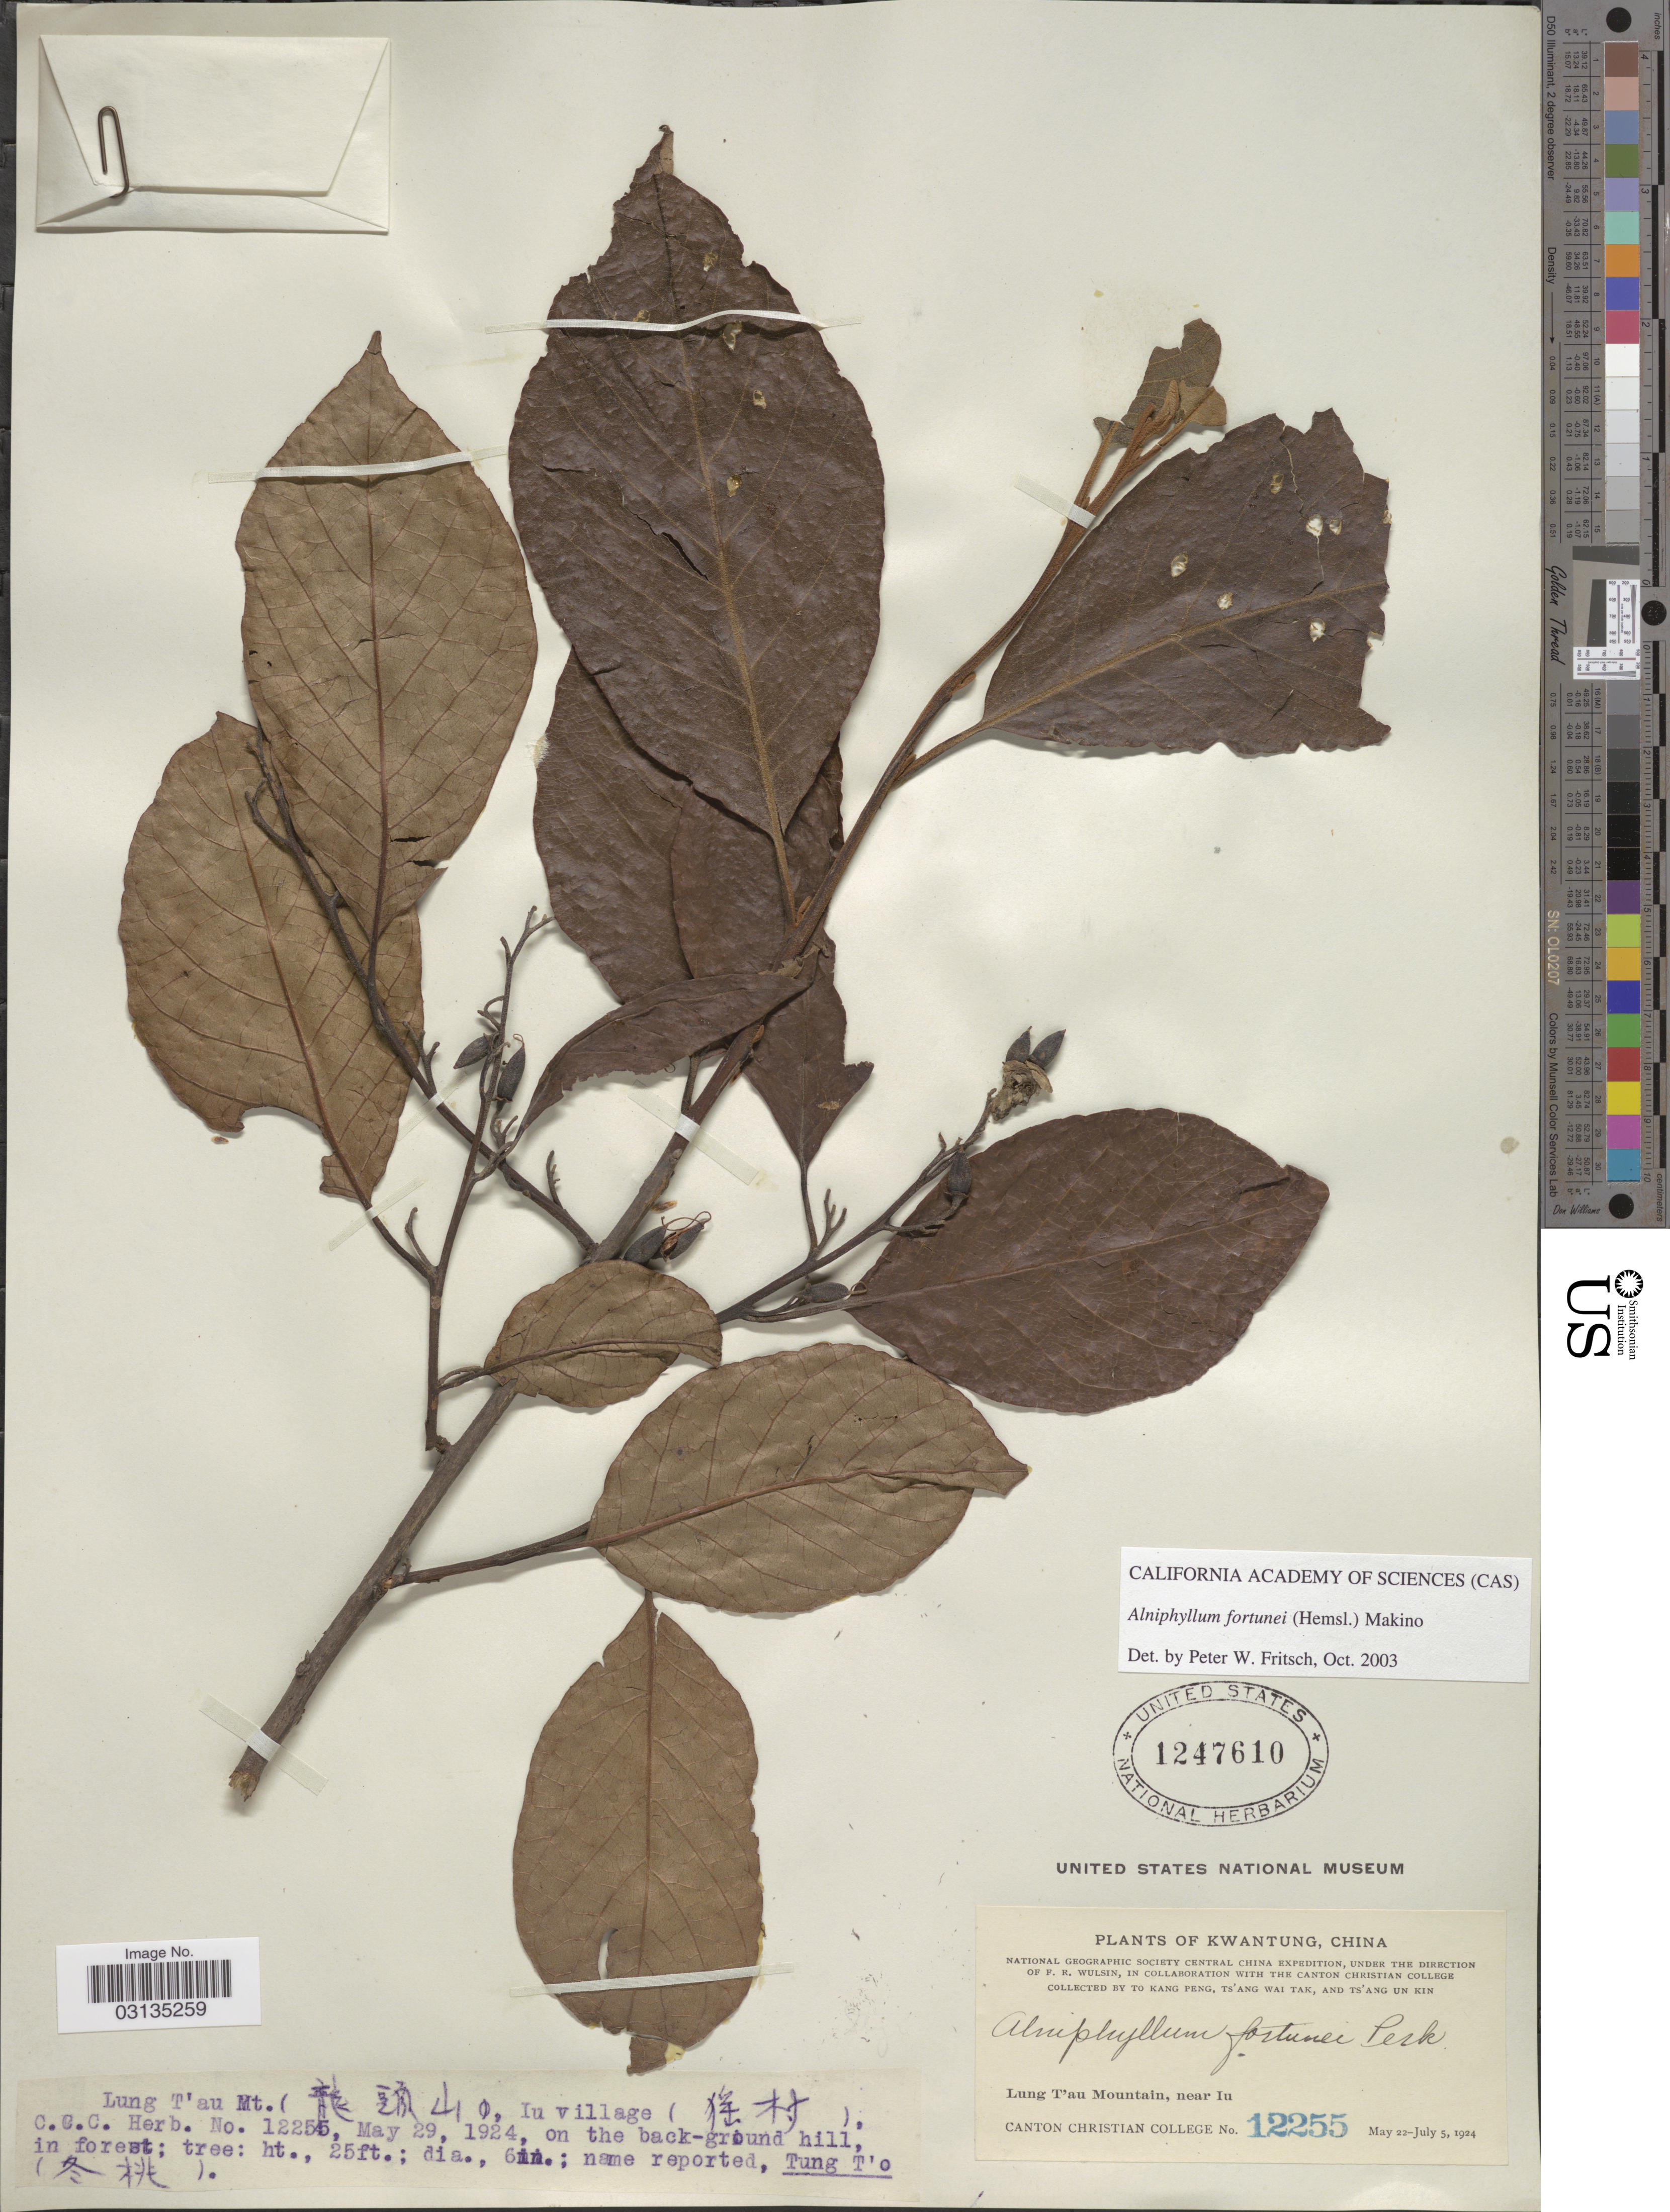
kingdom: Plantae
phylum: Tracheophyta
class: Magnoliopsida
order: Ericales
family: Styracaceae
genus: Alniphyllum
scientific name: Alniphyllum fortunei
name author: (Hemsl.) Makino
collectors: K. Peng, W. T. Tsang & Ts' Ang Un Kin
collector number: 12255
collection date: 1924-05-29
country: China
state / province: Guangdong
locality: Kwangtung, Lung T'au Mountain, near Iu.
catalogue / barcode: US 1247610